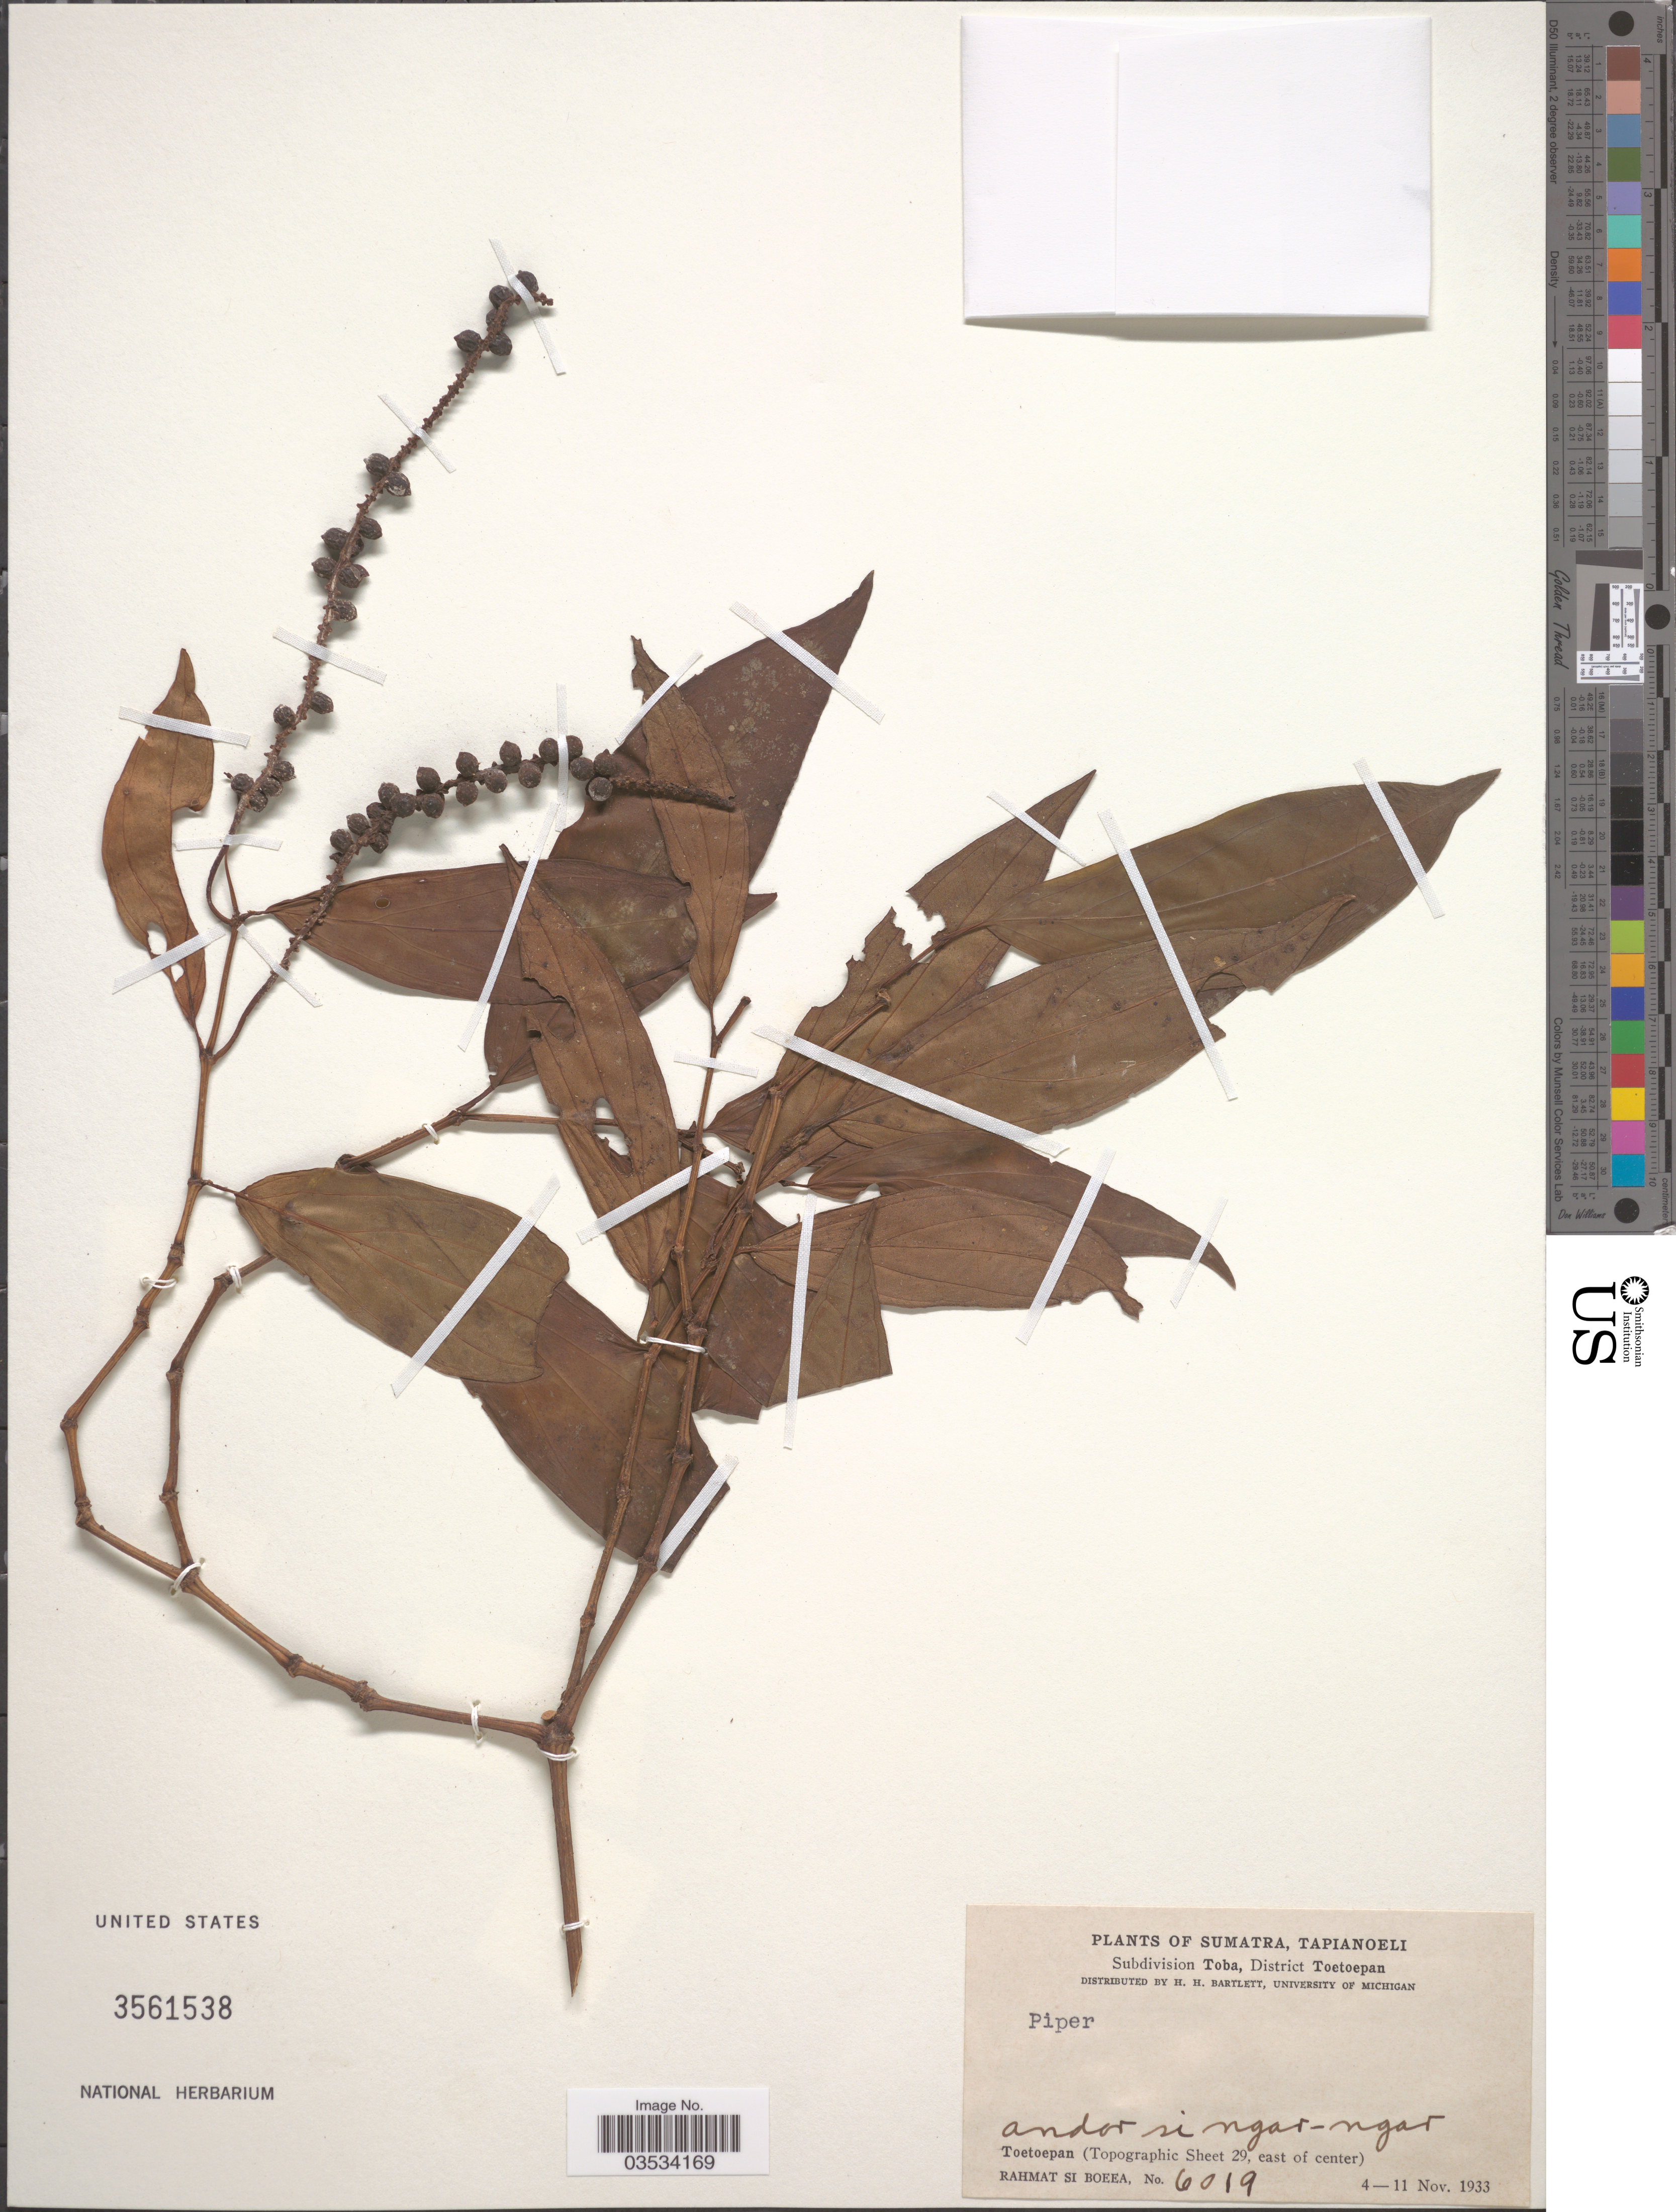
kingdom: Plantae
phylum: Tracheophyta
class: Magnoliopsida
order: Piperales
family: Piperaceae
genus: Piper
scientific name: Piper sp.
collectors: Rahmat Si Boeea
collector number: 6019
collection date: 1933-11-04/1933-11-11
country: Indonesia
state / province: Sumatra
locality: Tapianoeli. Subdivision Toba, District Toetoepan. Toetoepan (Topographic Sheet 59, east of center).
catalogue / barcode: US 3561538